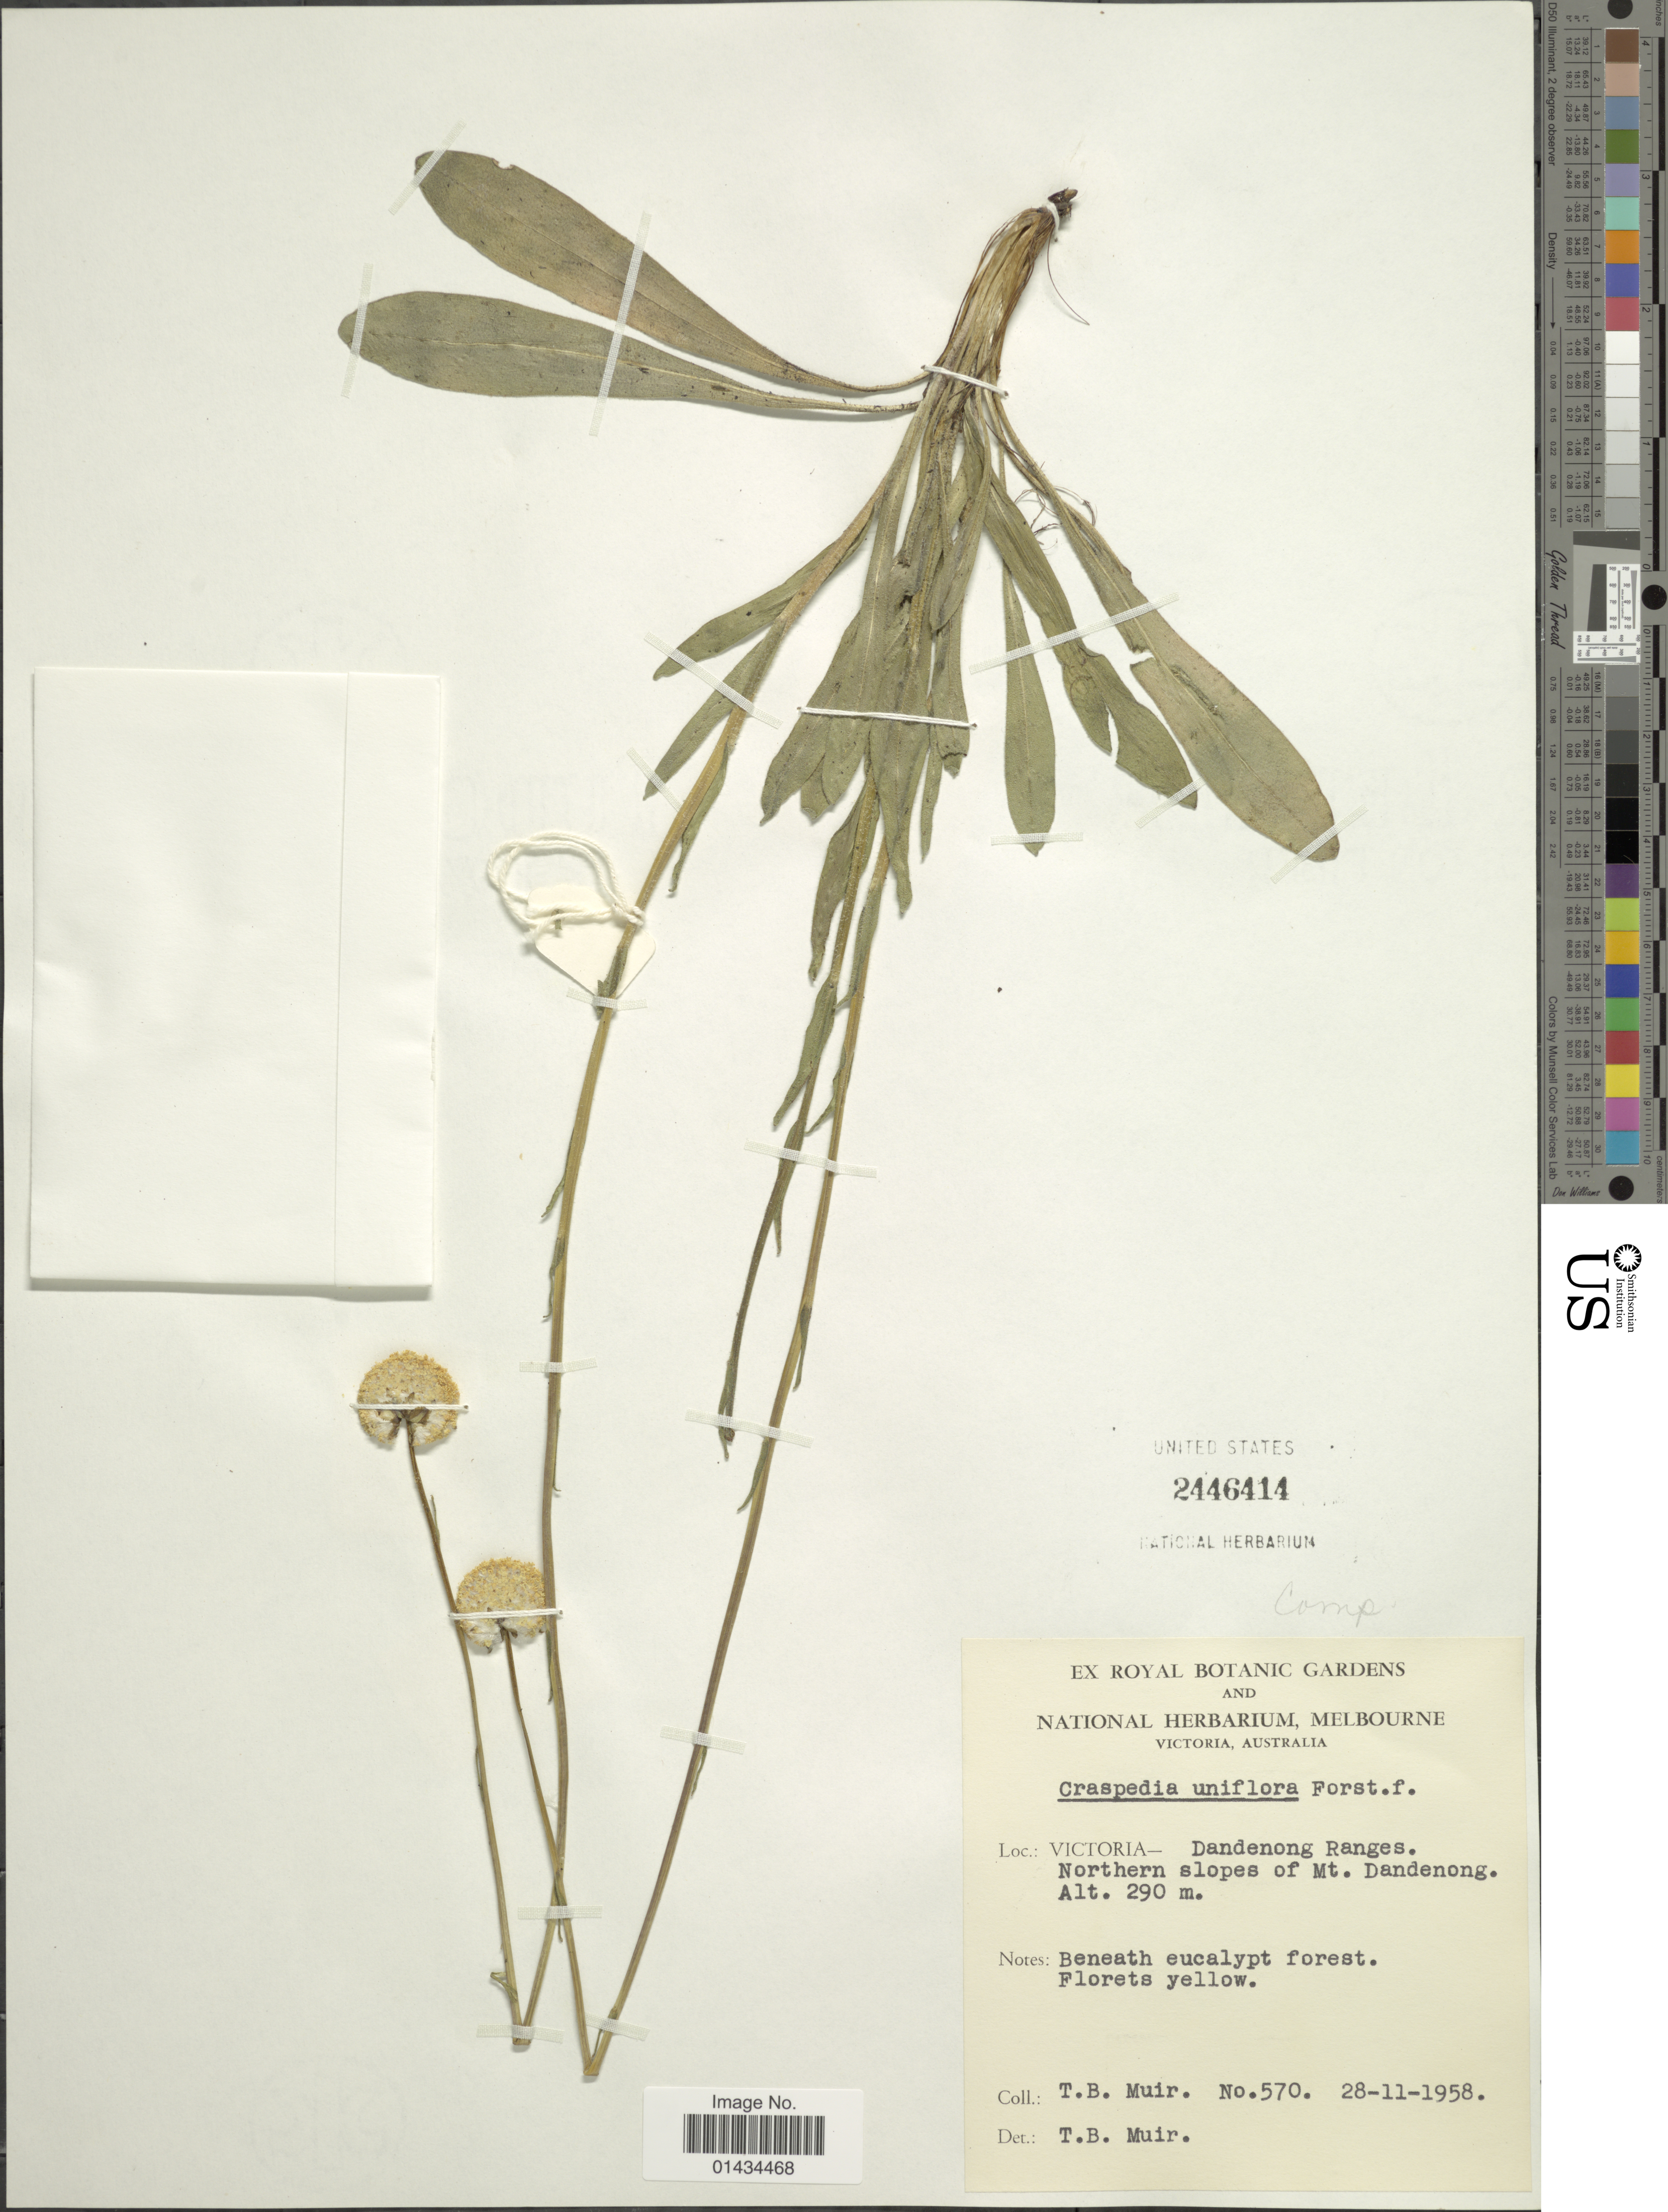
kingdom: Plantae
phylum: Tracheophyta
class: Magnoliopsida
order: Asterales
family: Asteraceae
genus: Craspedia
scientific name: Craspedia uniflora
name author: G. Forst.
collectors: T. Muir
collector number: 570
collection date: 1958-11-28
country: Australia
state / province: Victoria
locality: Victoria, Dandenong Ranges, Northern slopes of Mt. Dandenong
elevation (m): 290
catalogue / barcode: US 2446414